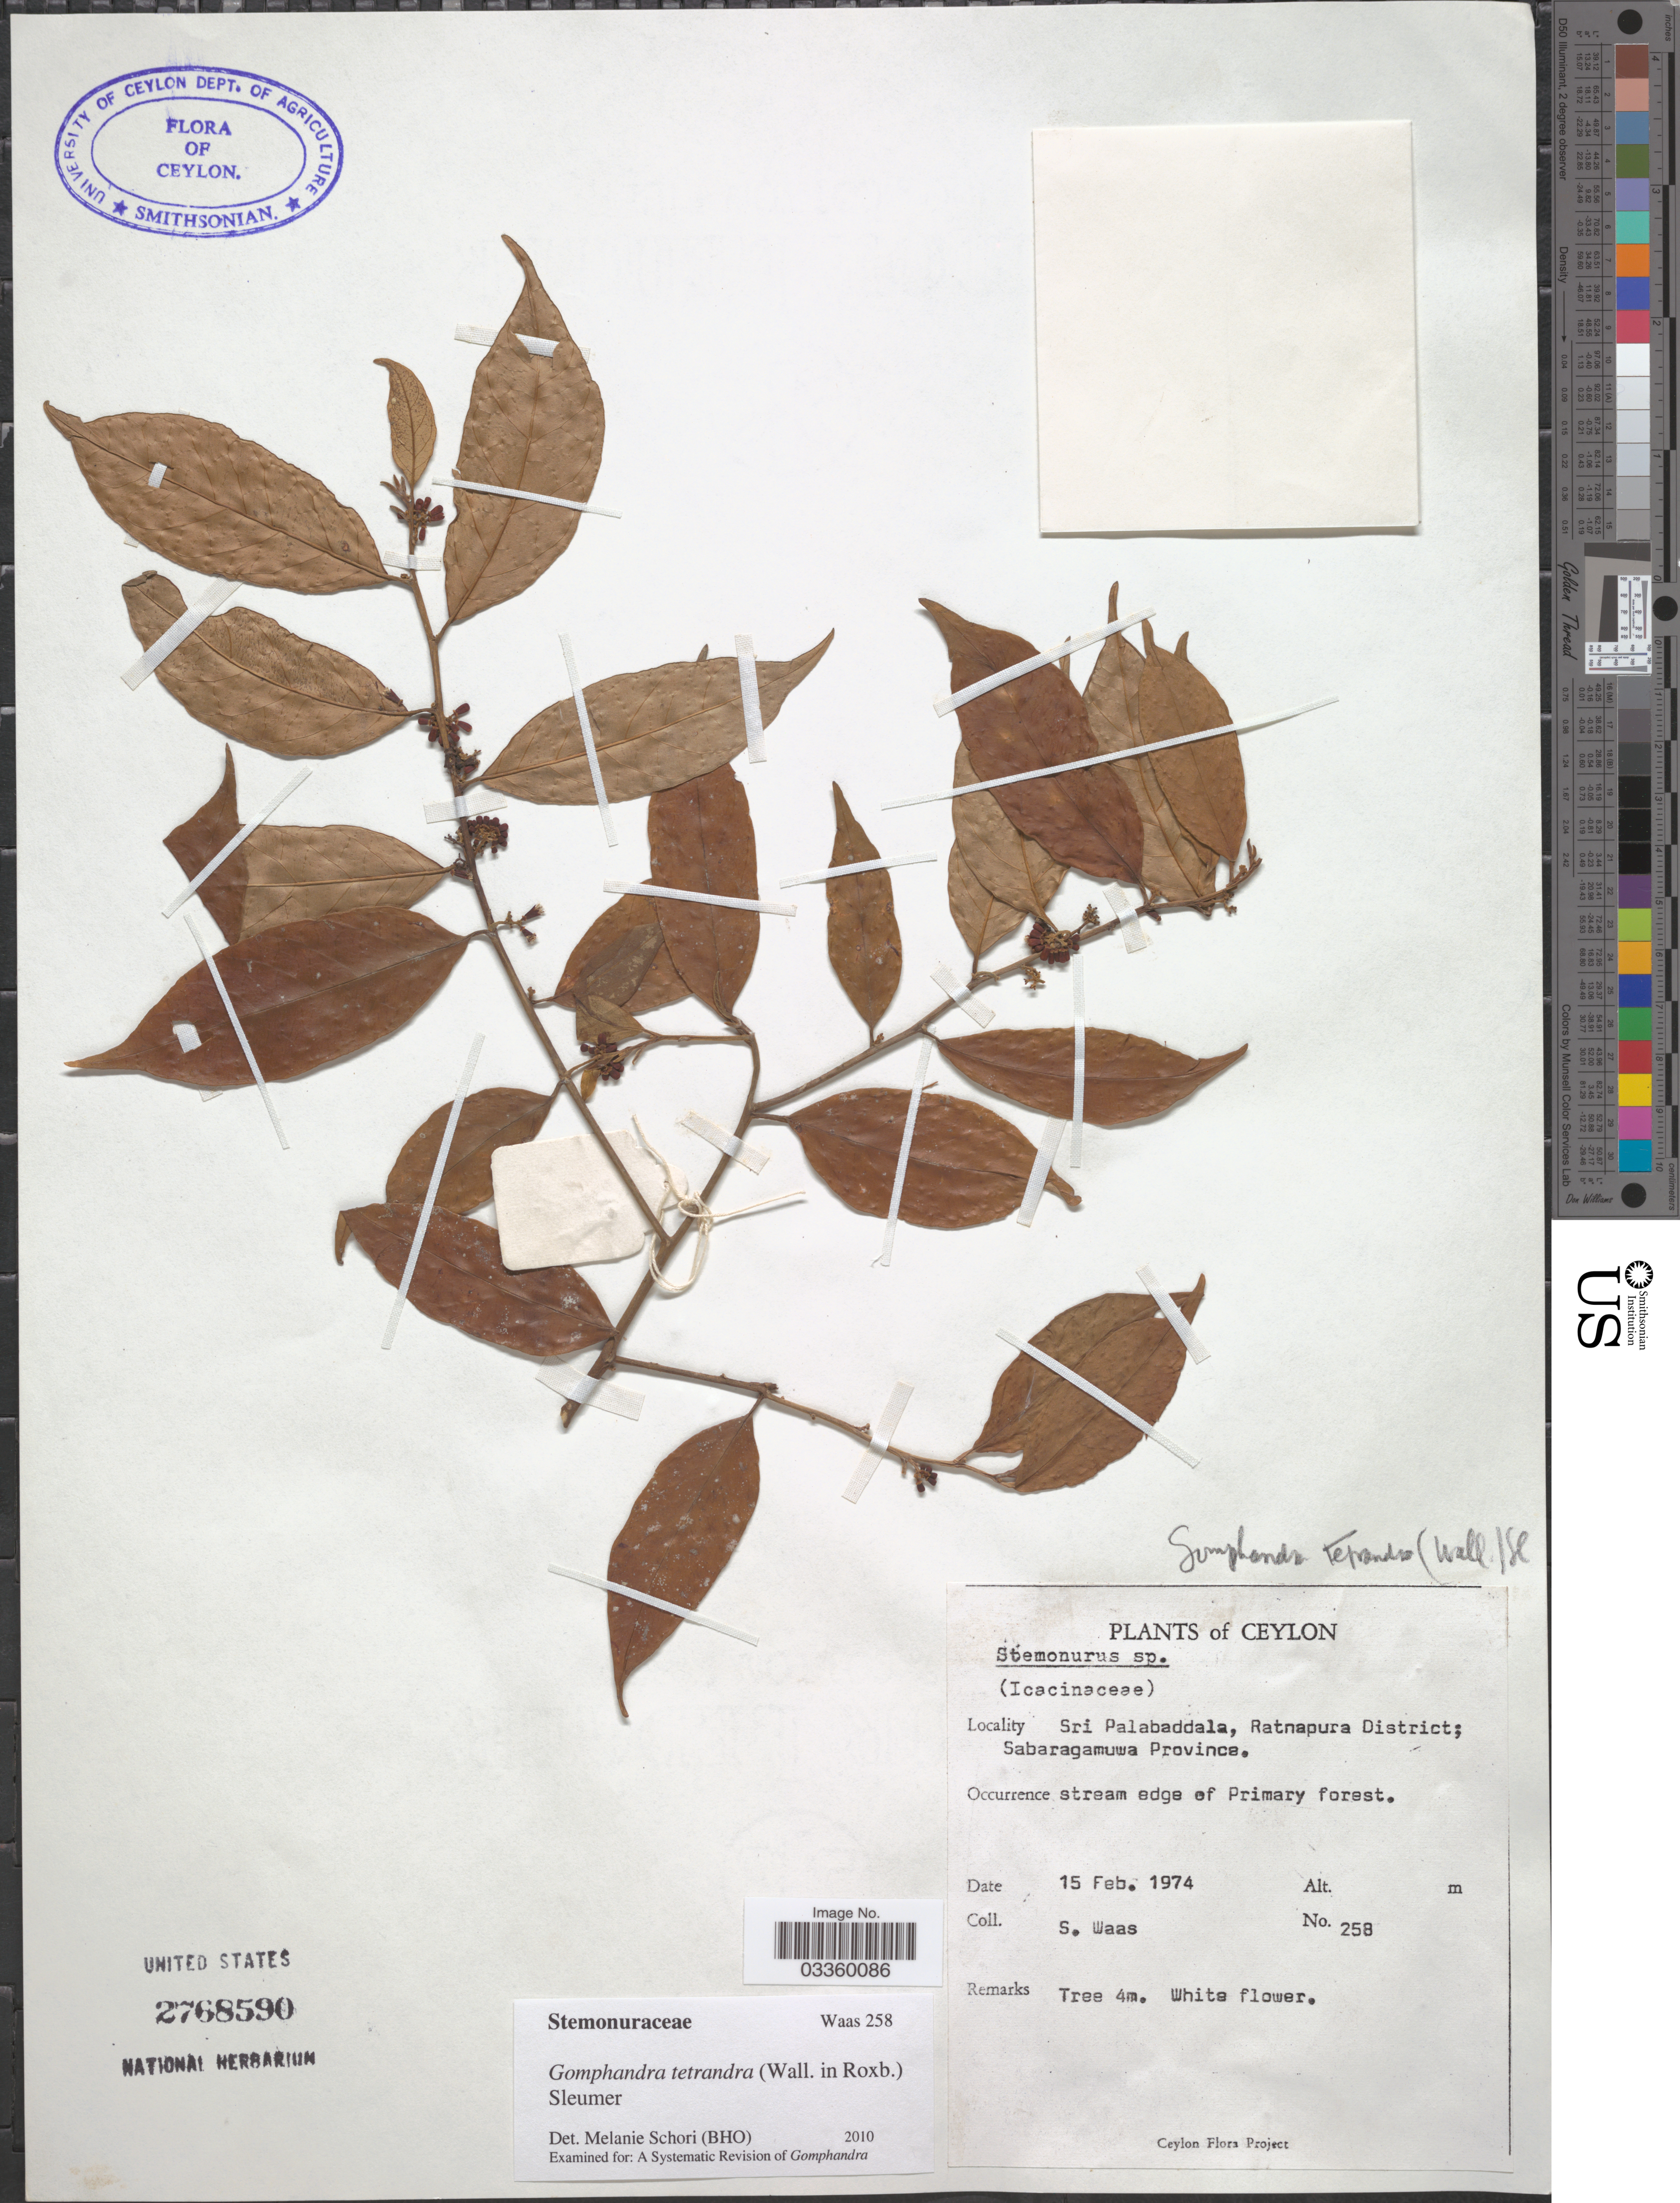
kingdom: Plantae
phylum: Tracheophyta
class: Magnoliopsida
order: Cardiopteridales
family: Stemonuraceae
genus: Gomphandra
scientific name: Gomphandra tetrandra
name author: (Wall.) Sleumer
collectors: S. Waas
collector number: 258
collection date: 1974-02-15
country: Sri Lanka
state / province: Sabaragamuwa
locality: Ceylon. Sri Palabaddala, Ratnapura District.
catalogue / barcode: US 2768590